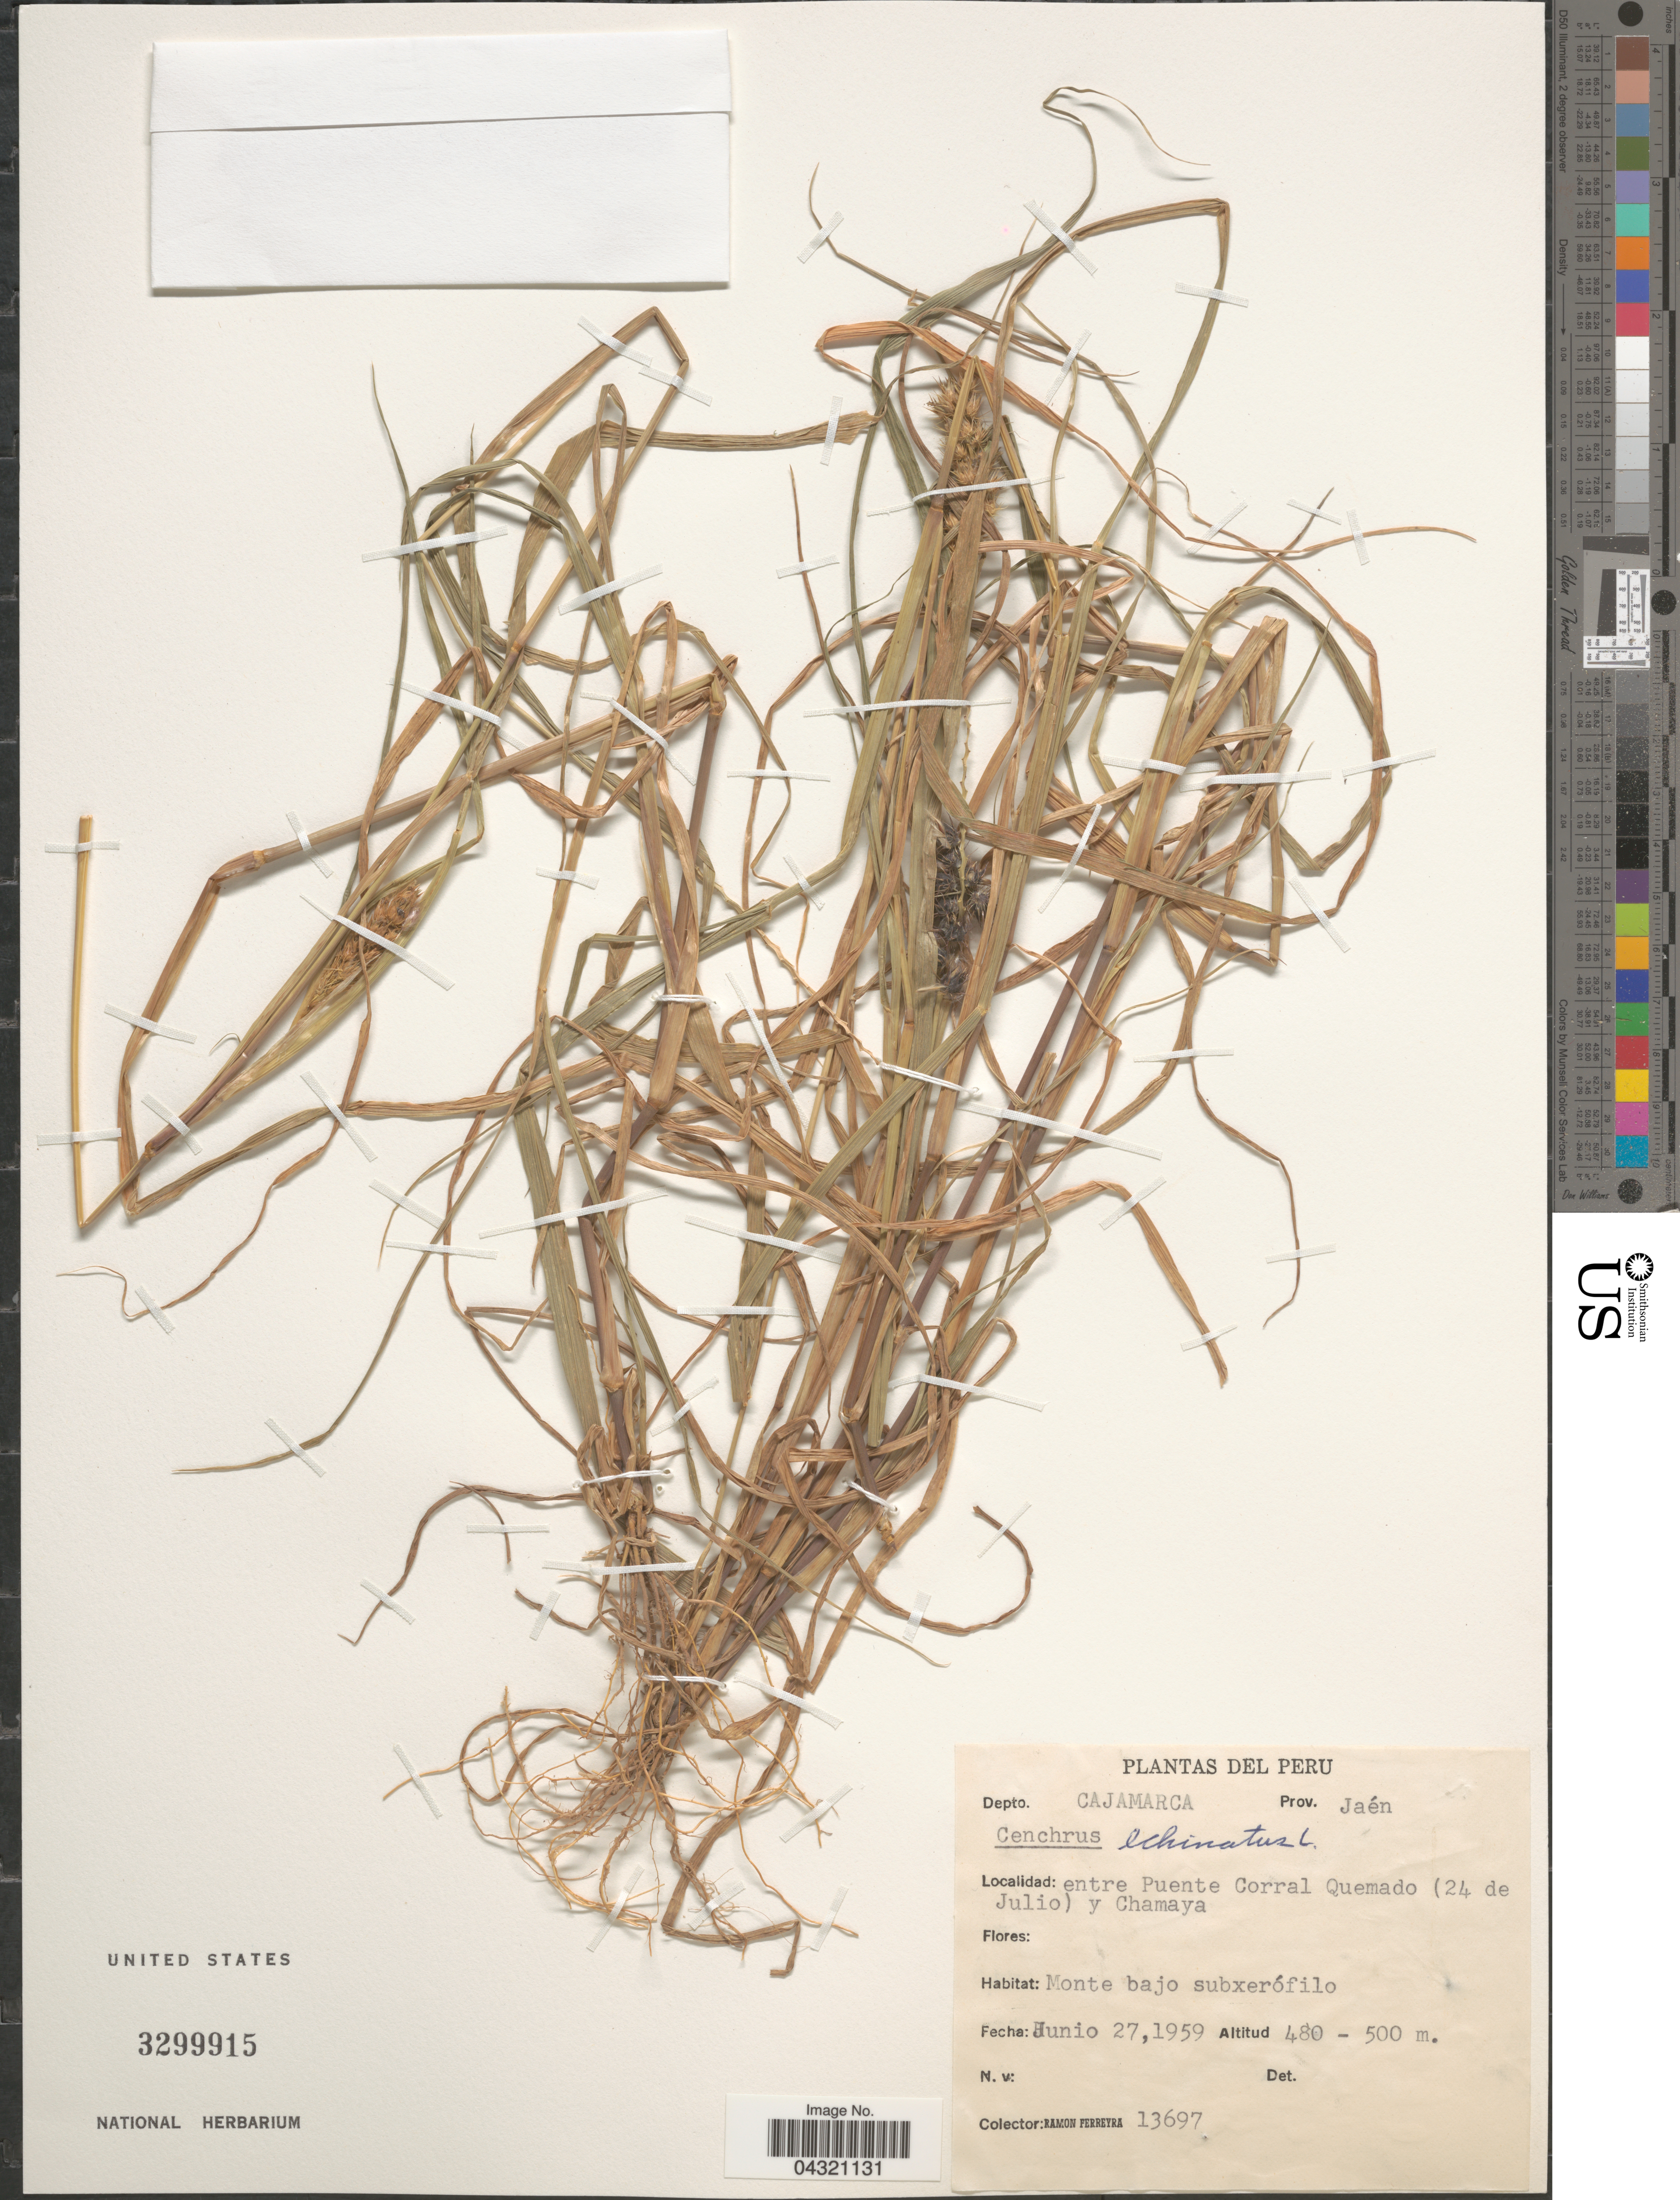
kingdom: Plantae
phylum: Tracheophyta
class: Liliopsida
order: Poales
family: Poaceae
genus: Cenchrus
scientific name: Cenchrus echinatus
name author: L.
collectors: R. A. Ferreyra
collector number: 13697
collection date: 1959-06-27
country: Peru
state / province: Cajamarca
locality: Depto. Cajamarca. Prov. Jaén. Entre Puente Corral Quemado (24 de Julio) y Chamaya.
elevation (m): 480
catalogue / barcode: US 3299915